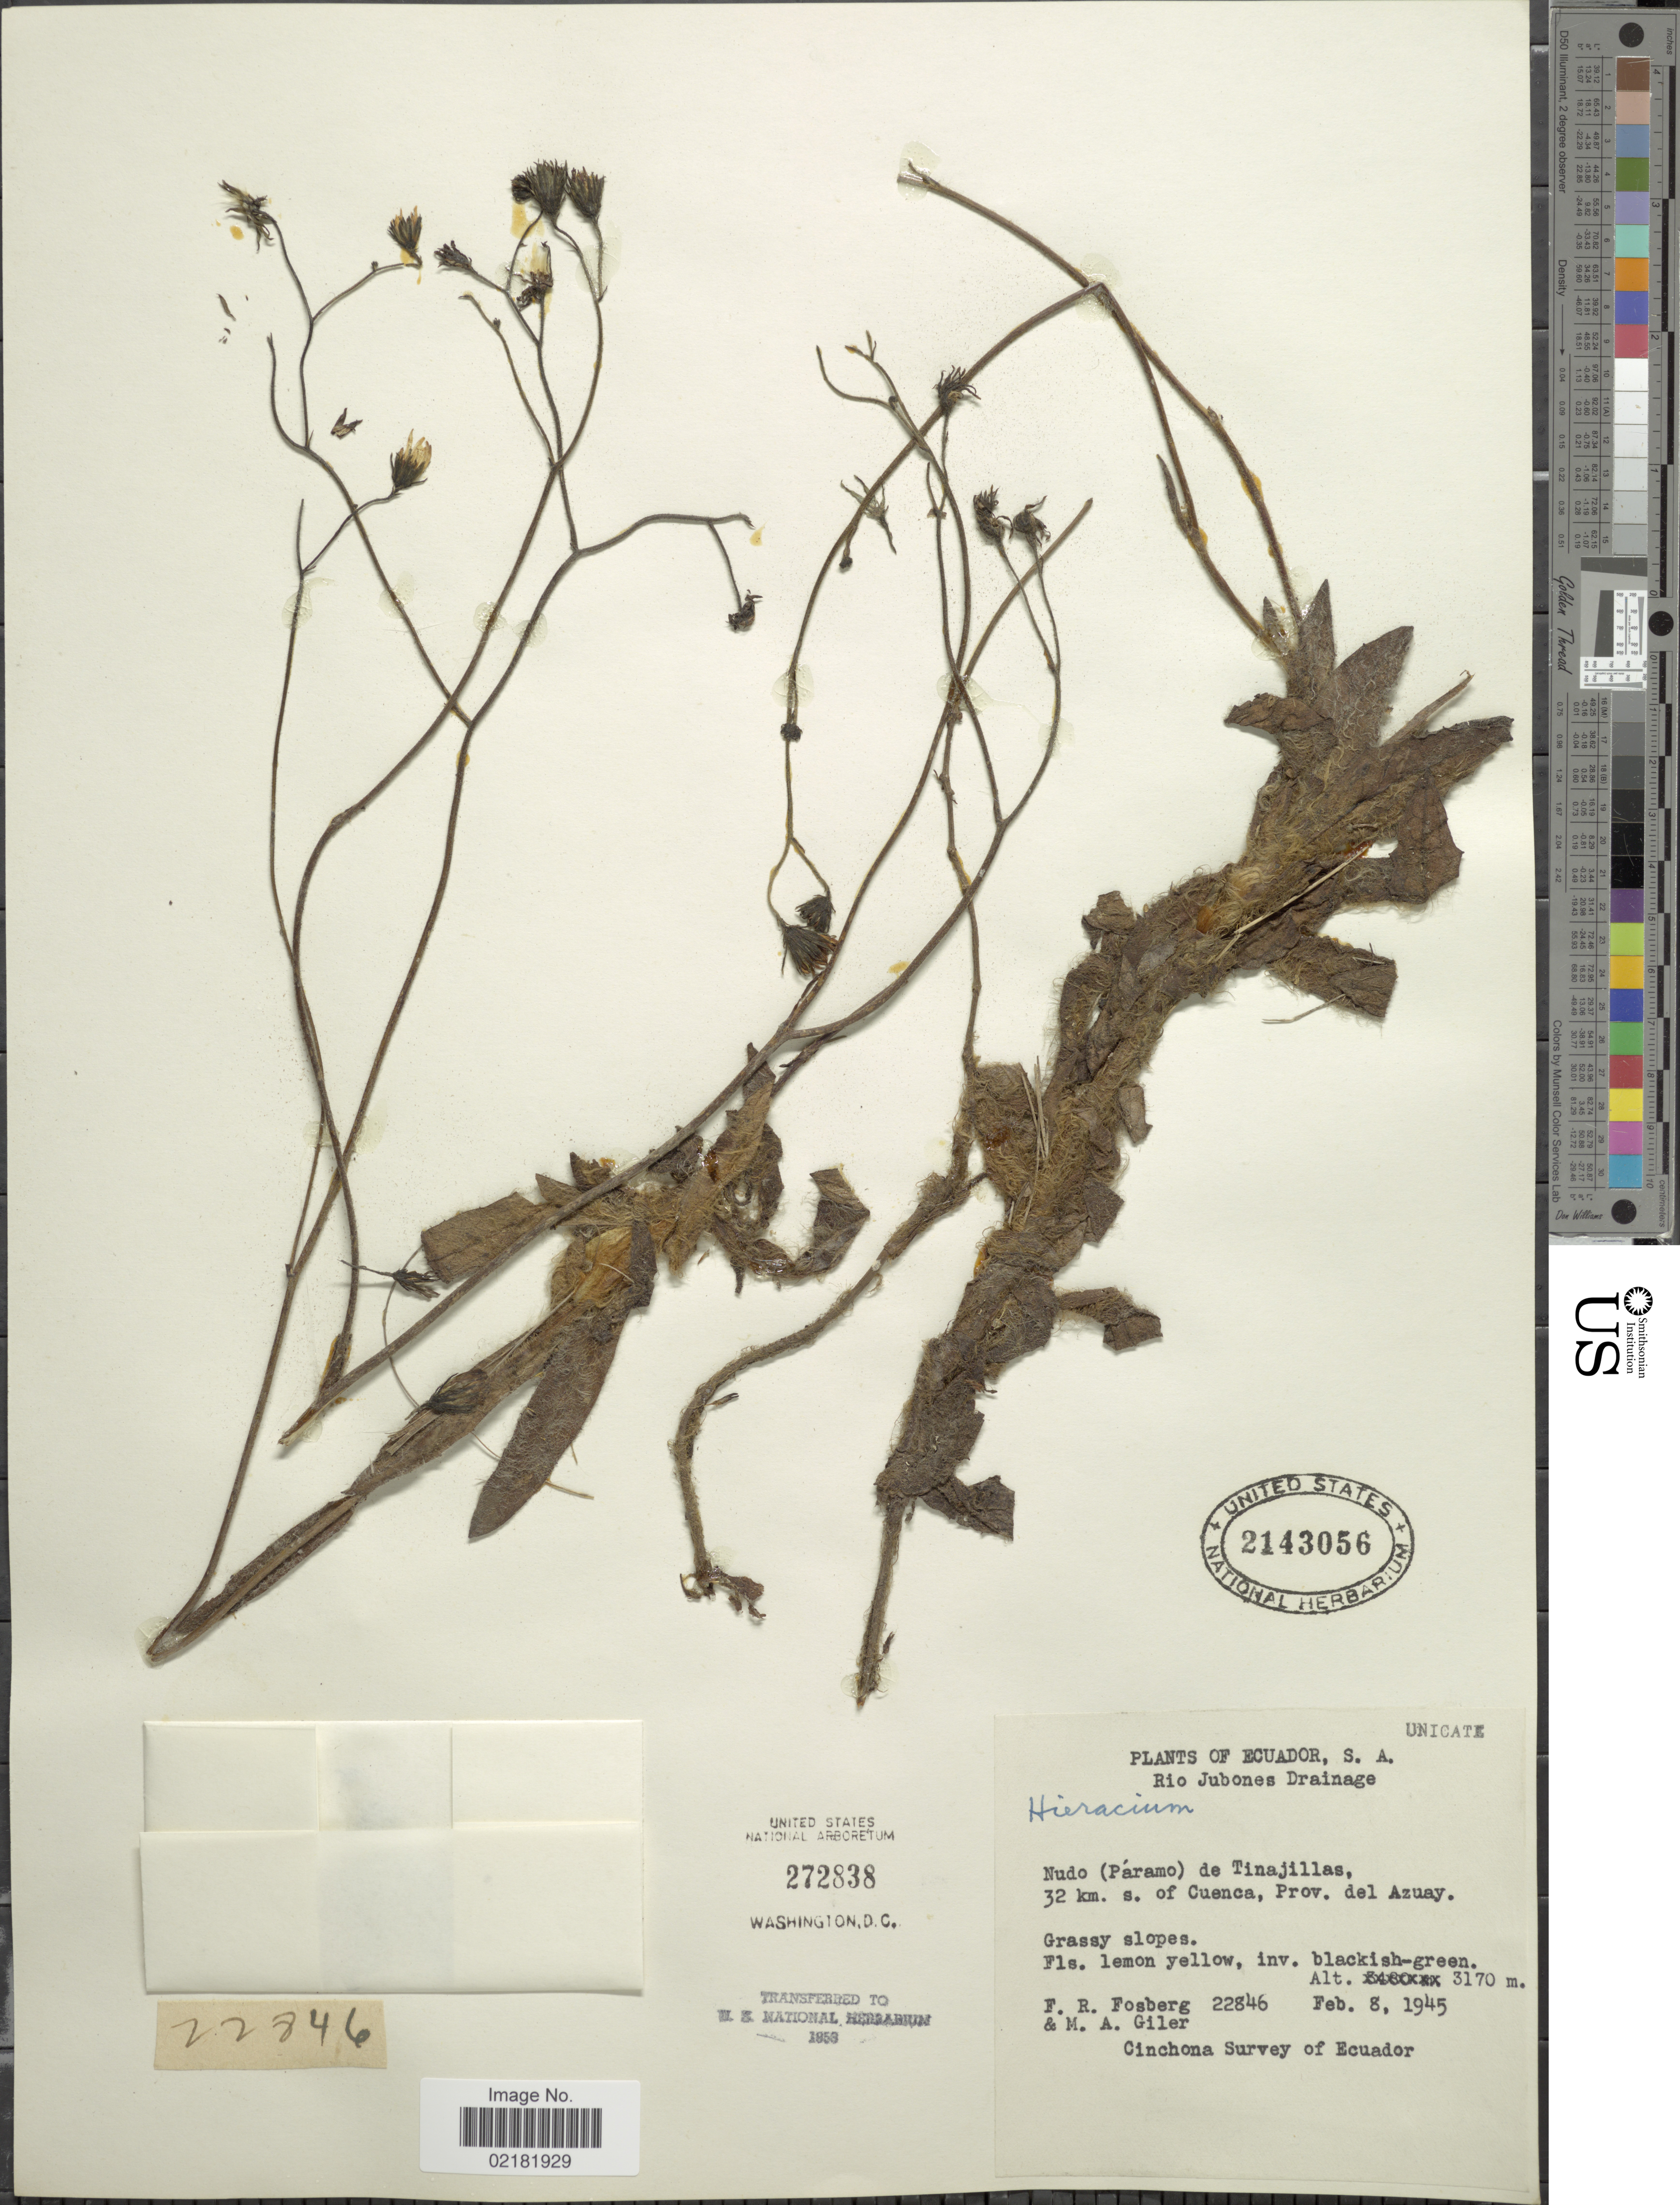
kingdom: Plantae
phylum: Tracheophyta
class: Magnoliopsida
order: Asterales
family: Asteraceae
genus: Hieracium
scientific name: Hieracium repandulare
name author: Druce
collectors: F. R. Fosberg & M. Giler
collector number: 22846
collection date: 1945-02-08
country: Ecuador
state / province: Azuay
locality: S.A., Rio Jubones Drainage, Nudo (Paramo) de Tinajillas, 32 km. s. of Cuenca.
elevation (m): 3170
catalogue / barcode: US 2143056